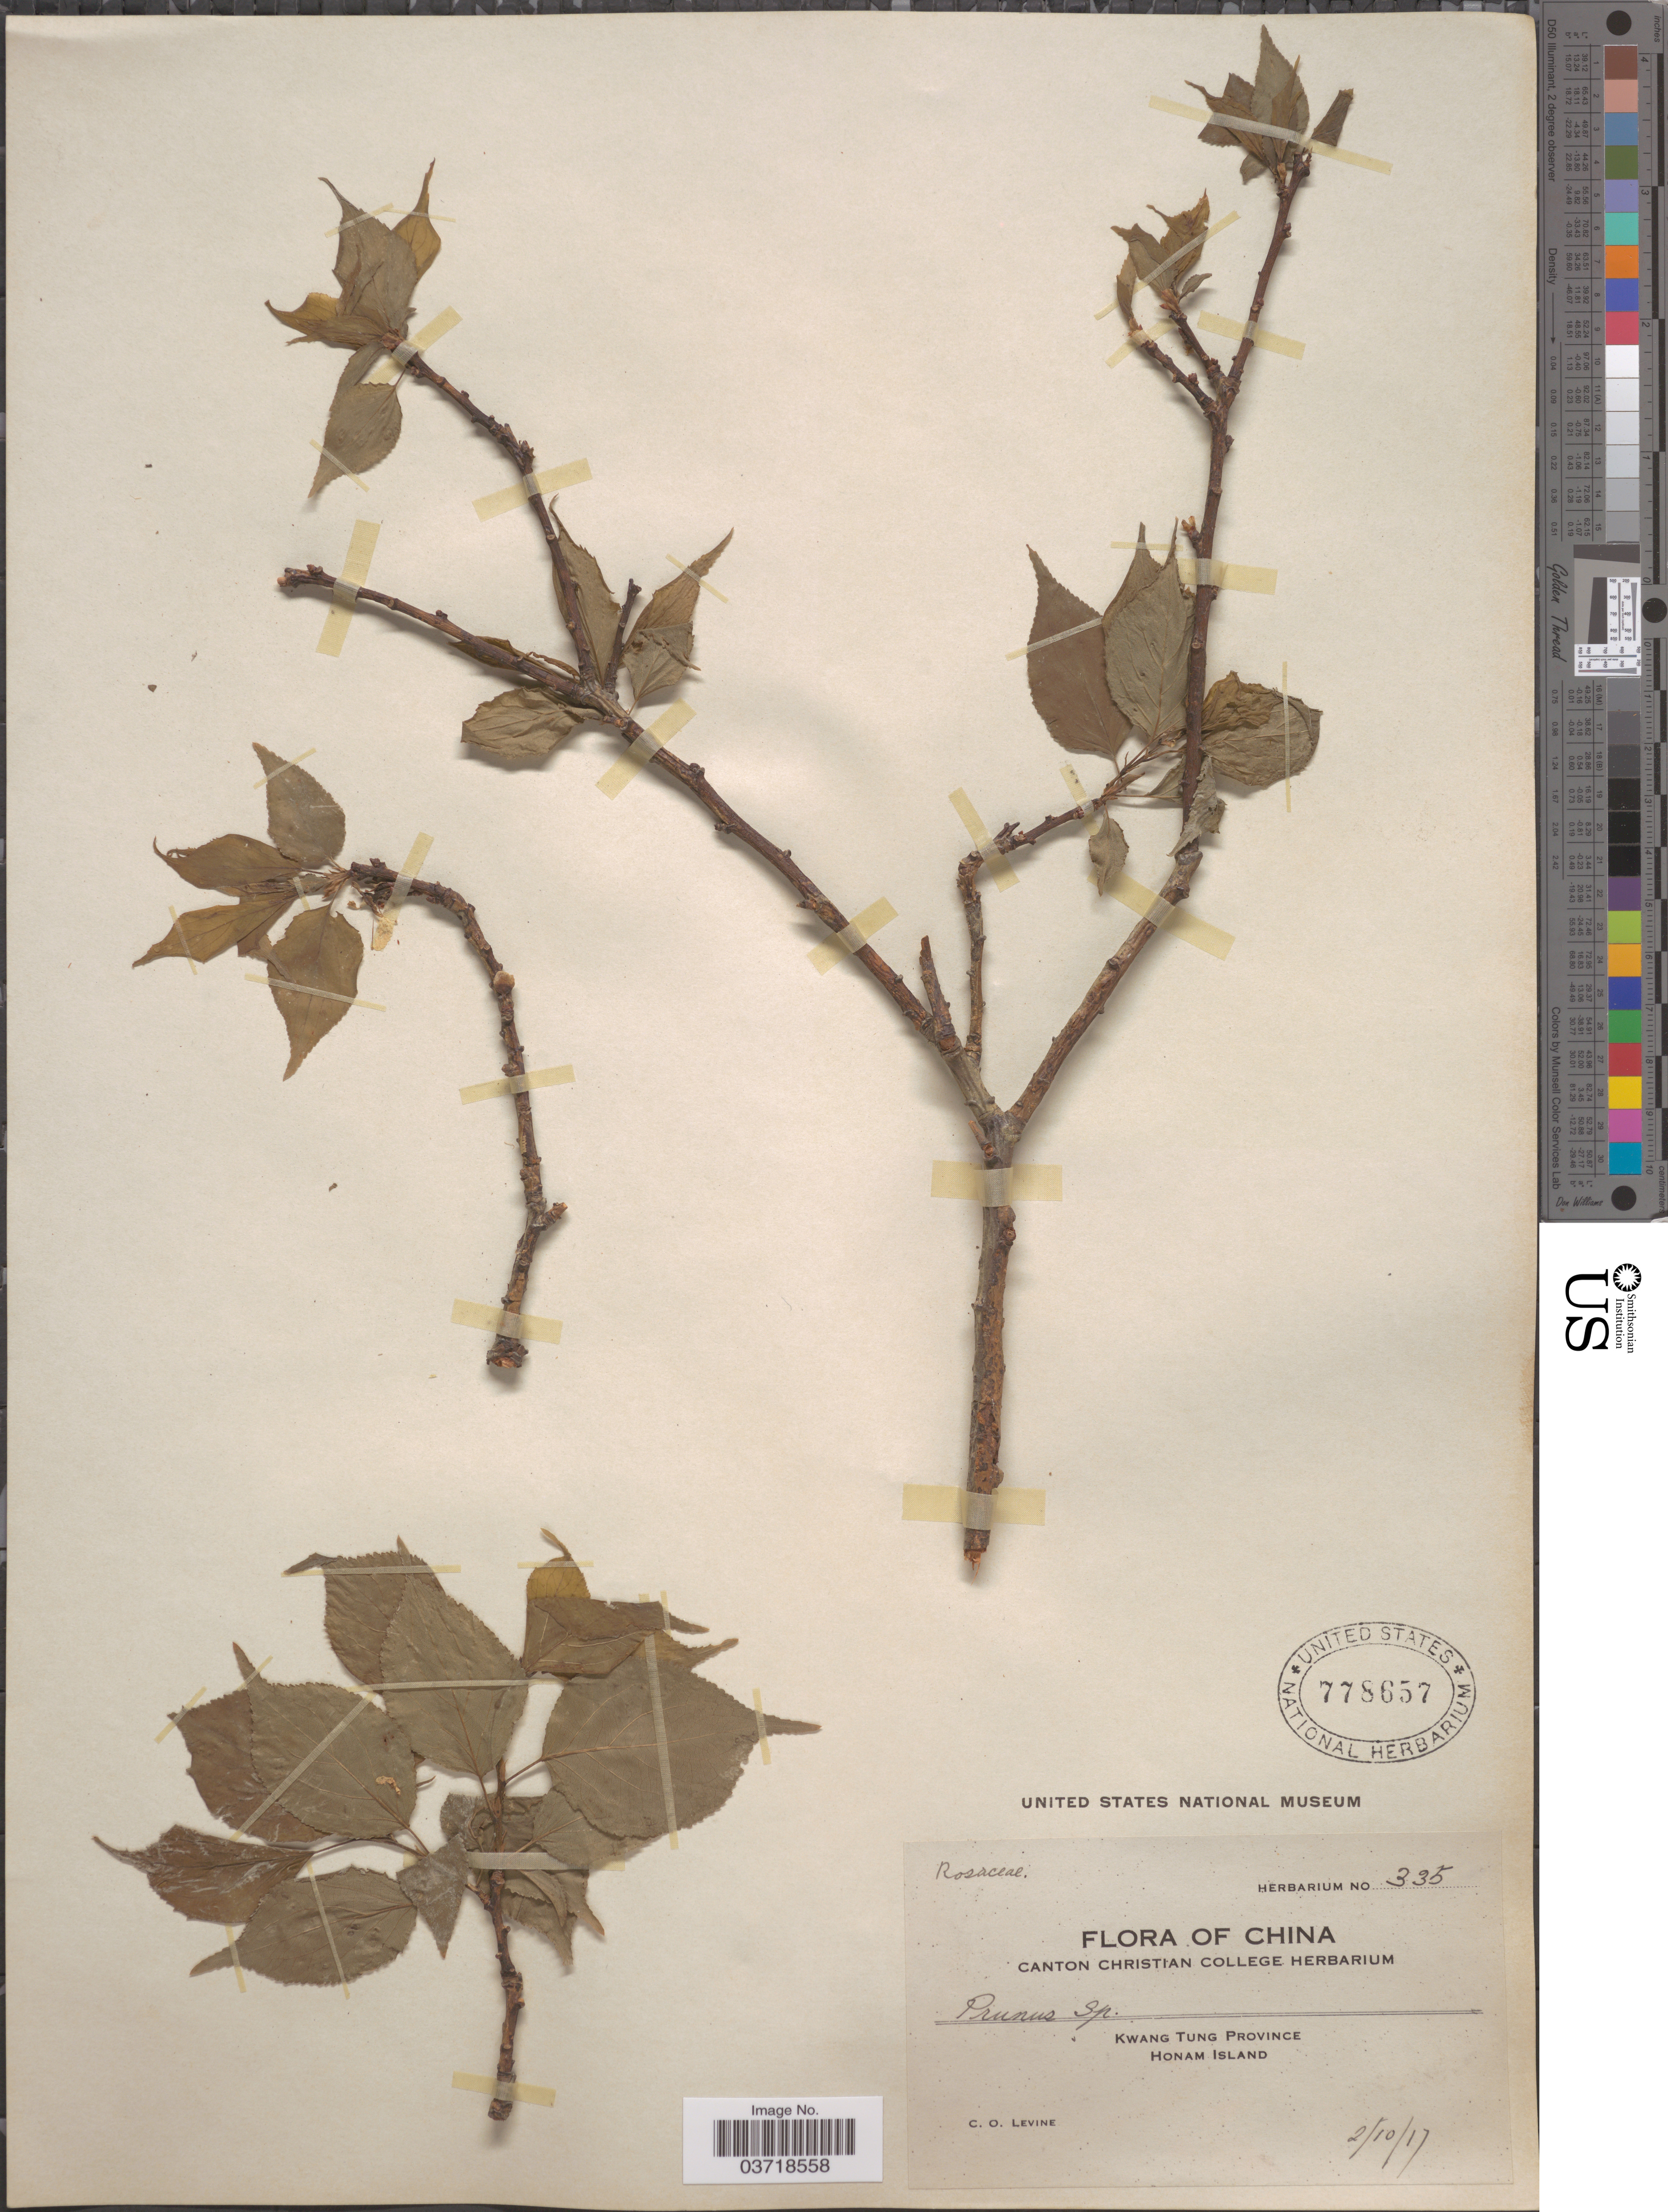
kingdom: Plantae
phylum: Tracheophyta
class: Magnoliopsida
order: Rosales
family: Rosaceae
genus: Prunus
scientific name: Prunus sp.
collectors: C. O. Levine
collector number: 335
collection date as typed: Transcribed d/m/y: 2/10/17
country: China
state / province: Guangdong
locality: Kwang Tung Province. Honam Island.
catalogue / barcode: US 778657